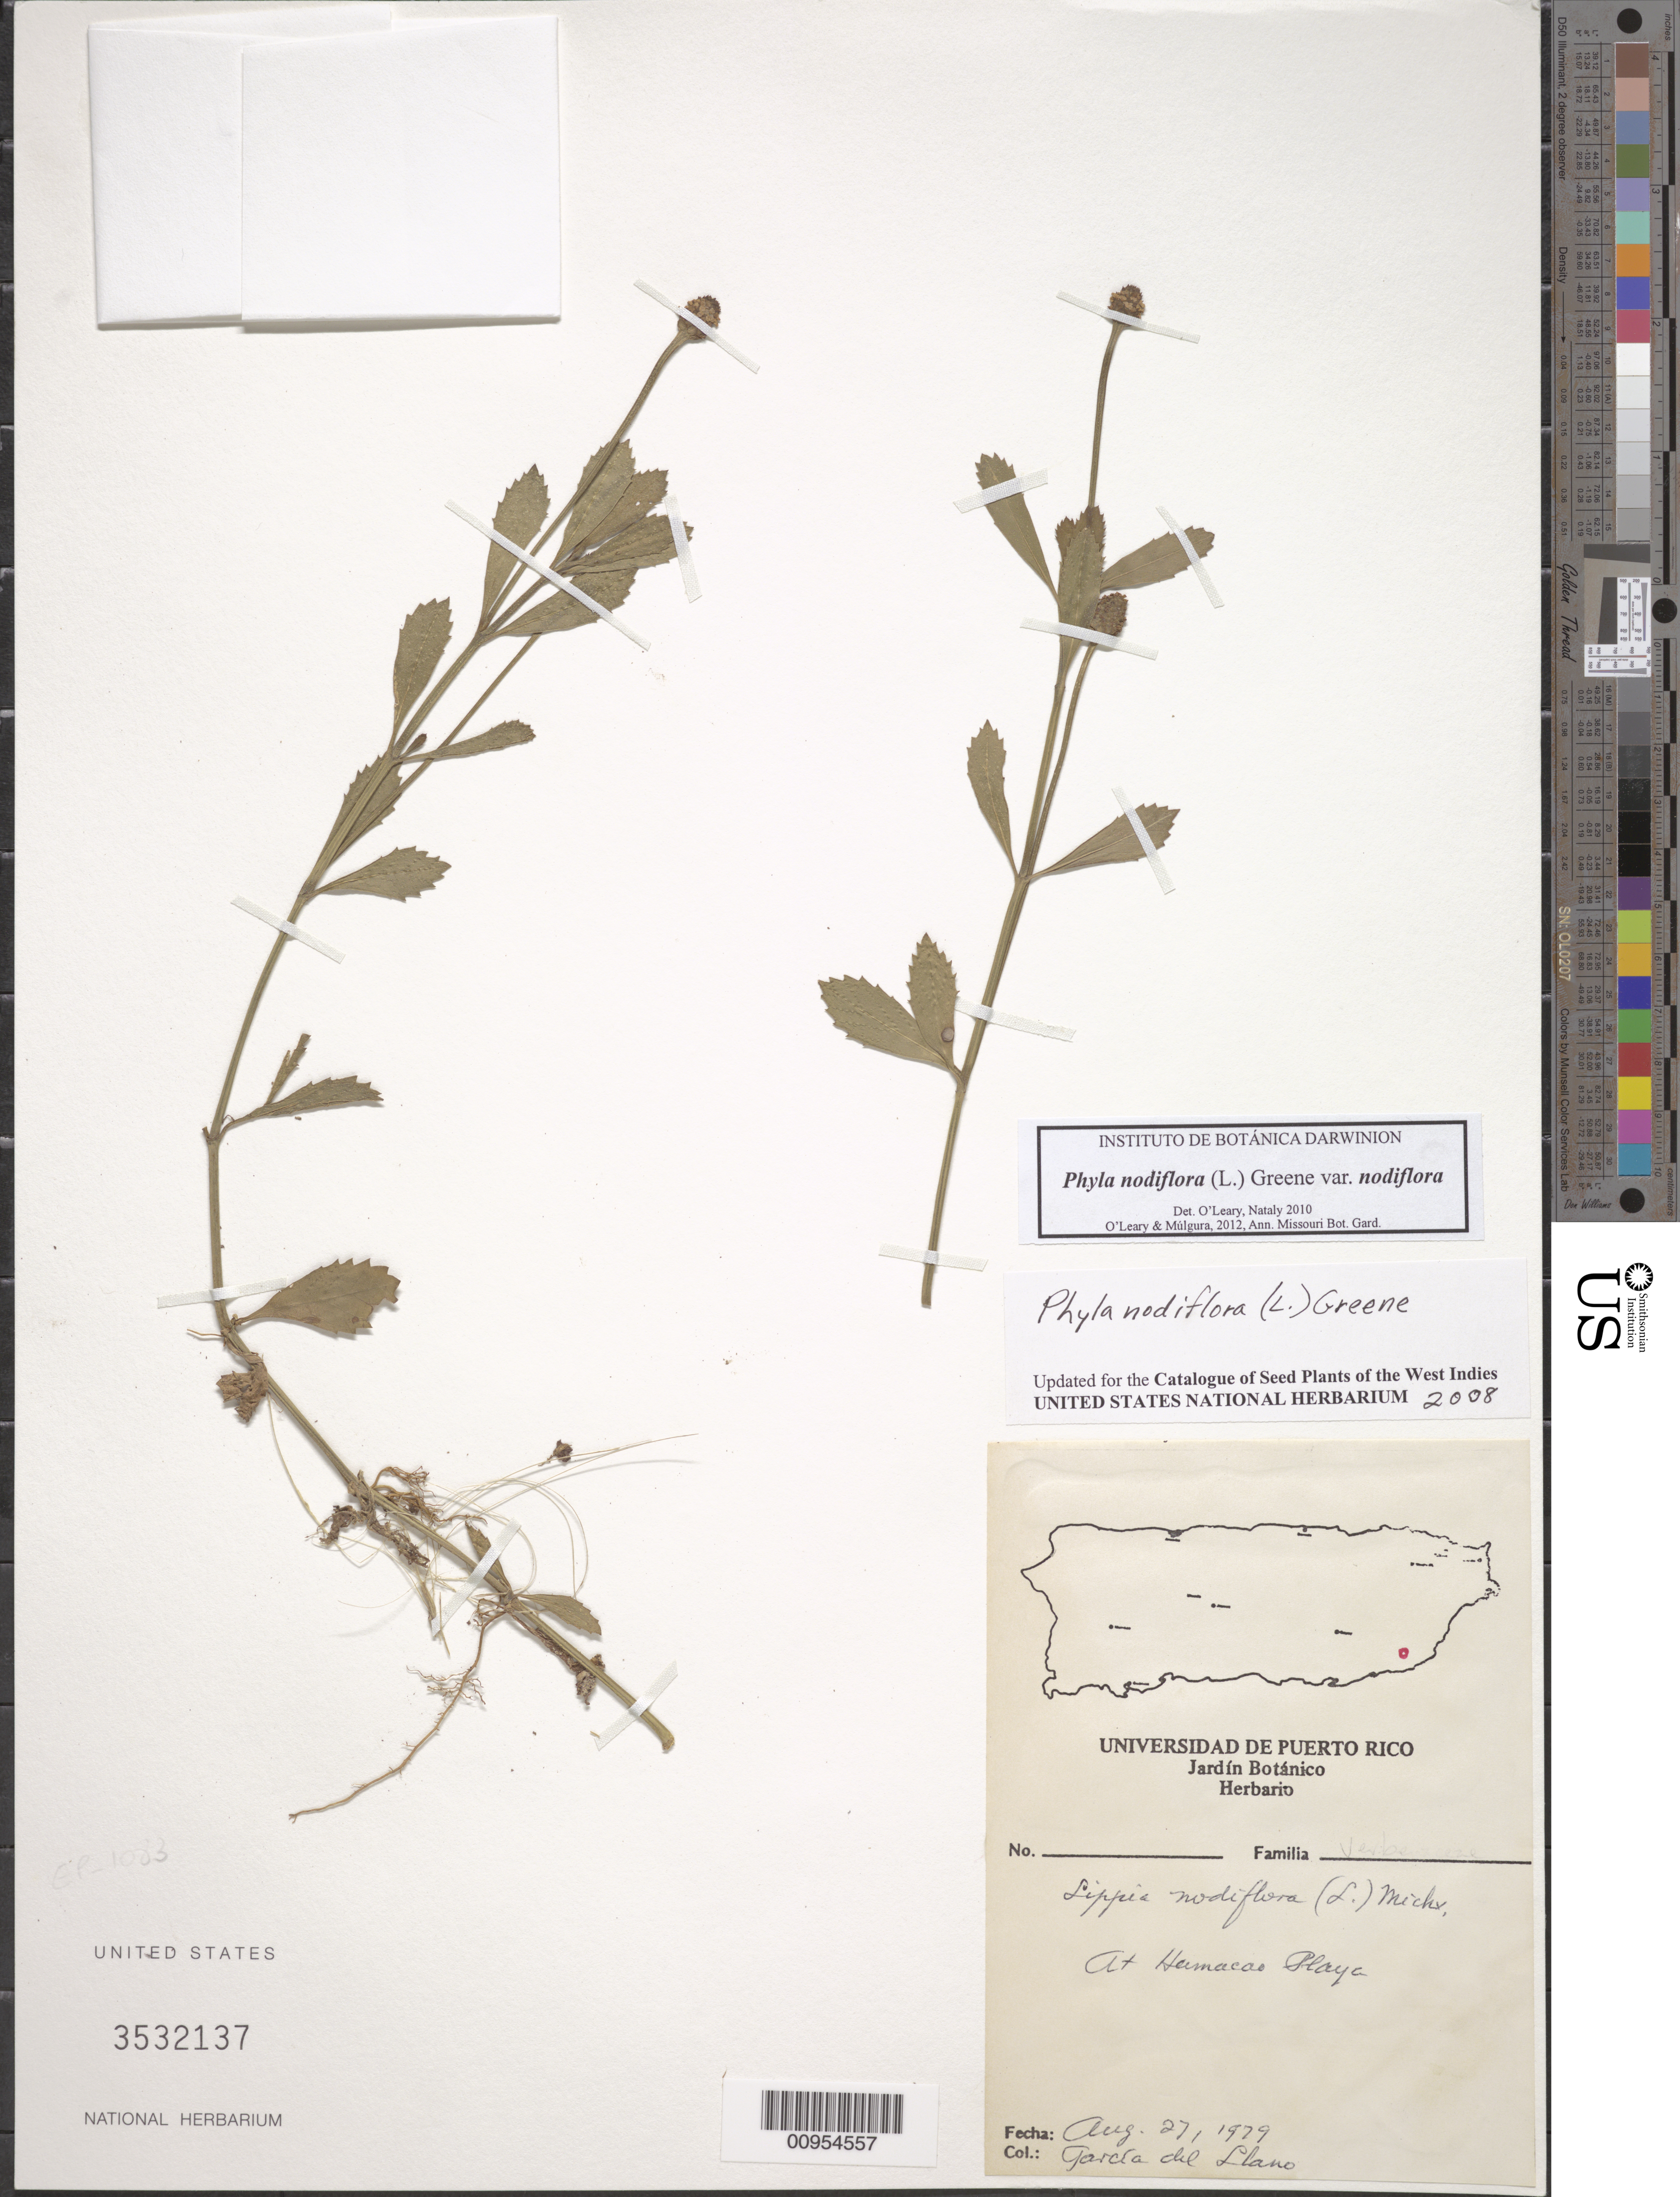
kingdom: Plantae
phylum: Tracheophyta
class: Magnoliopsida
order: Lamiales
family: Verbenaceae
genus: Phyla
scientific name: Phyla nodiflora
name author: (L.) Greene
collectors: J. García & del Llano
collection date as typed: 27 Aug 1979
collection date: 1979-08-27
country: Puerto Rico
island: Humacao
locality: Playa Humacao.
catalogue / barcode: US 3532137